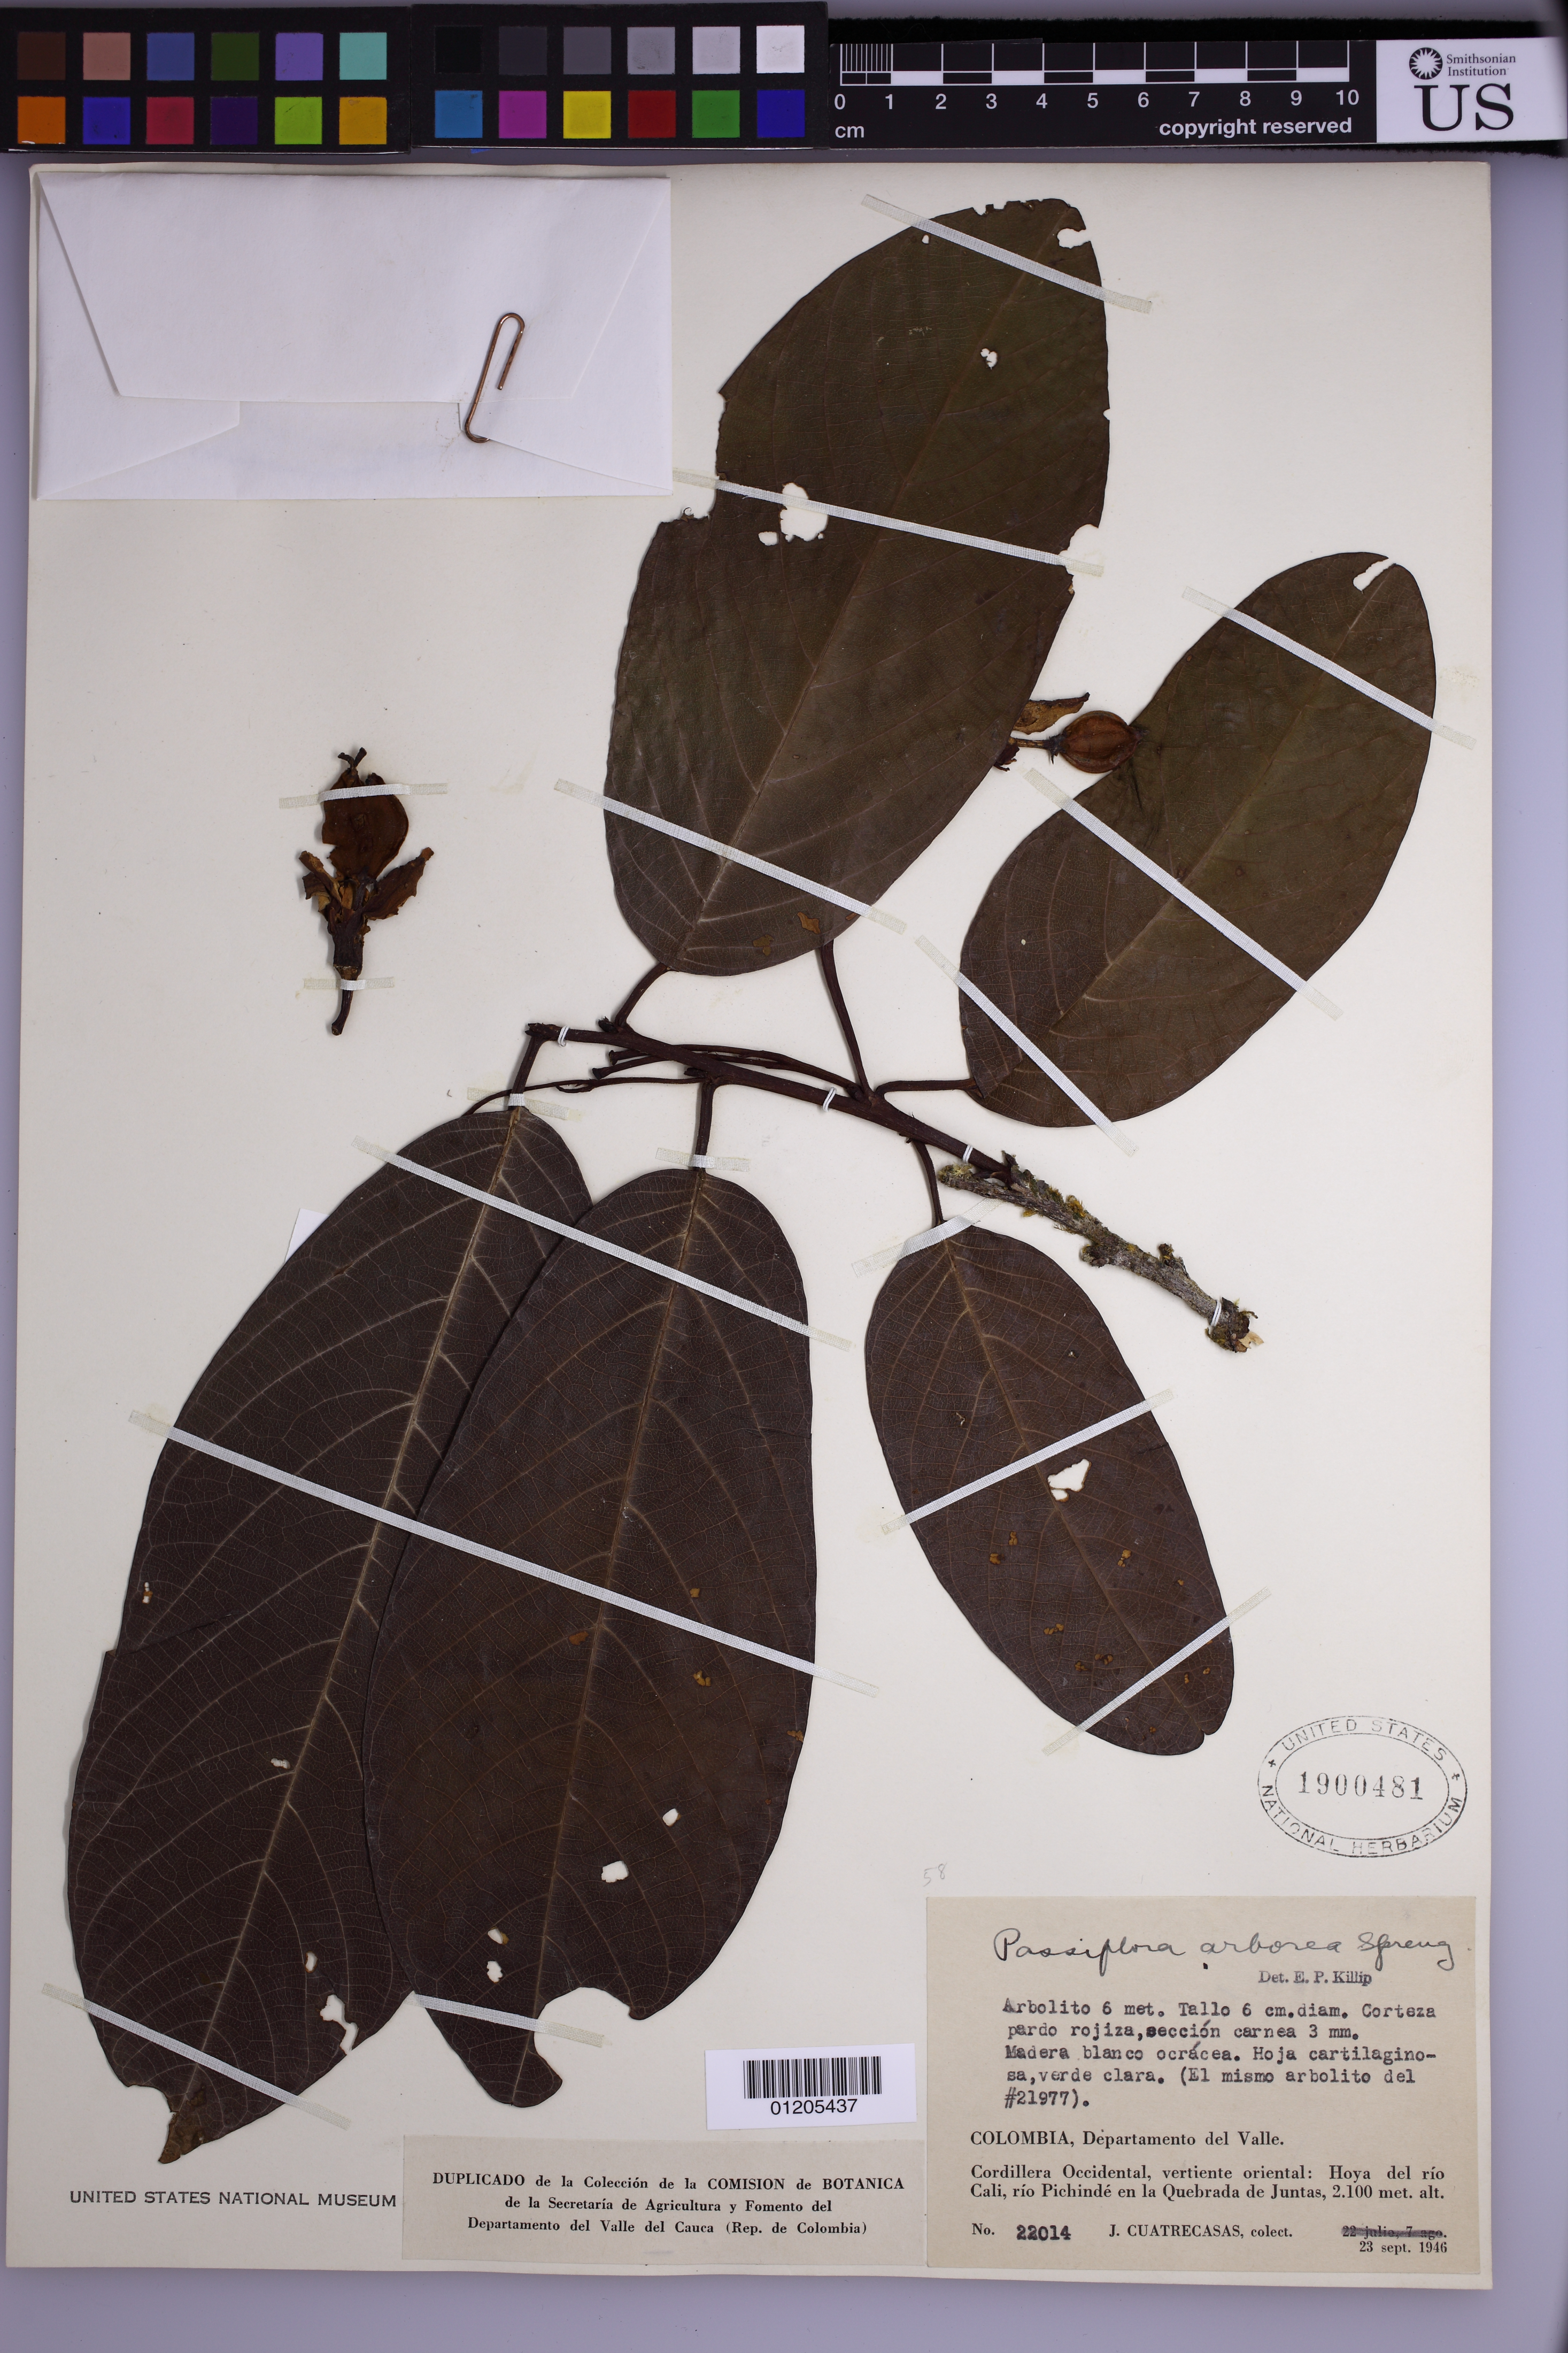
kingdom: Plantae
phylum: Tracheophyta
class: Magnoliopsida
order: Malpighiales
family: Passifloraceae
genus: Passiflora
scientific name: Passiflora arborea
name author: Spreng.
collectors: J. Cuatrecasas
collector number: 22014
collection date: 1946-09-23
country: Colombia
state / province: Valle del Cauca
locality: Cordillera Occidental, vertiente oriental: Hoya del río Cali, río Pichindé en la Quebrada de Juntas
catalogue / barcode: US 1900481